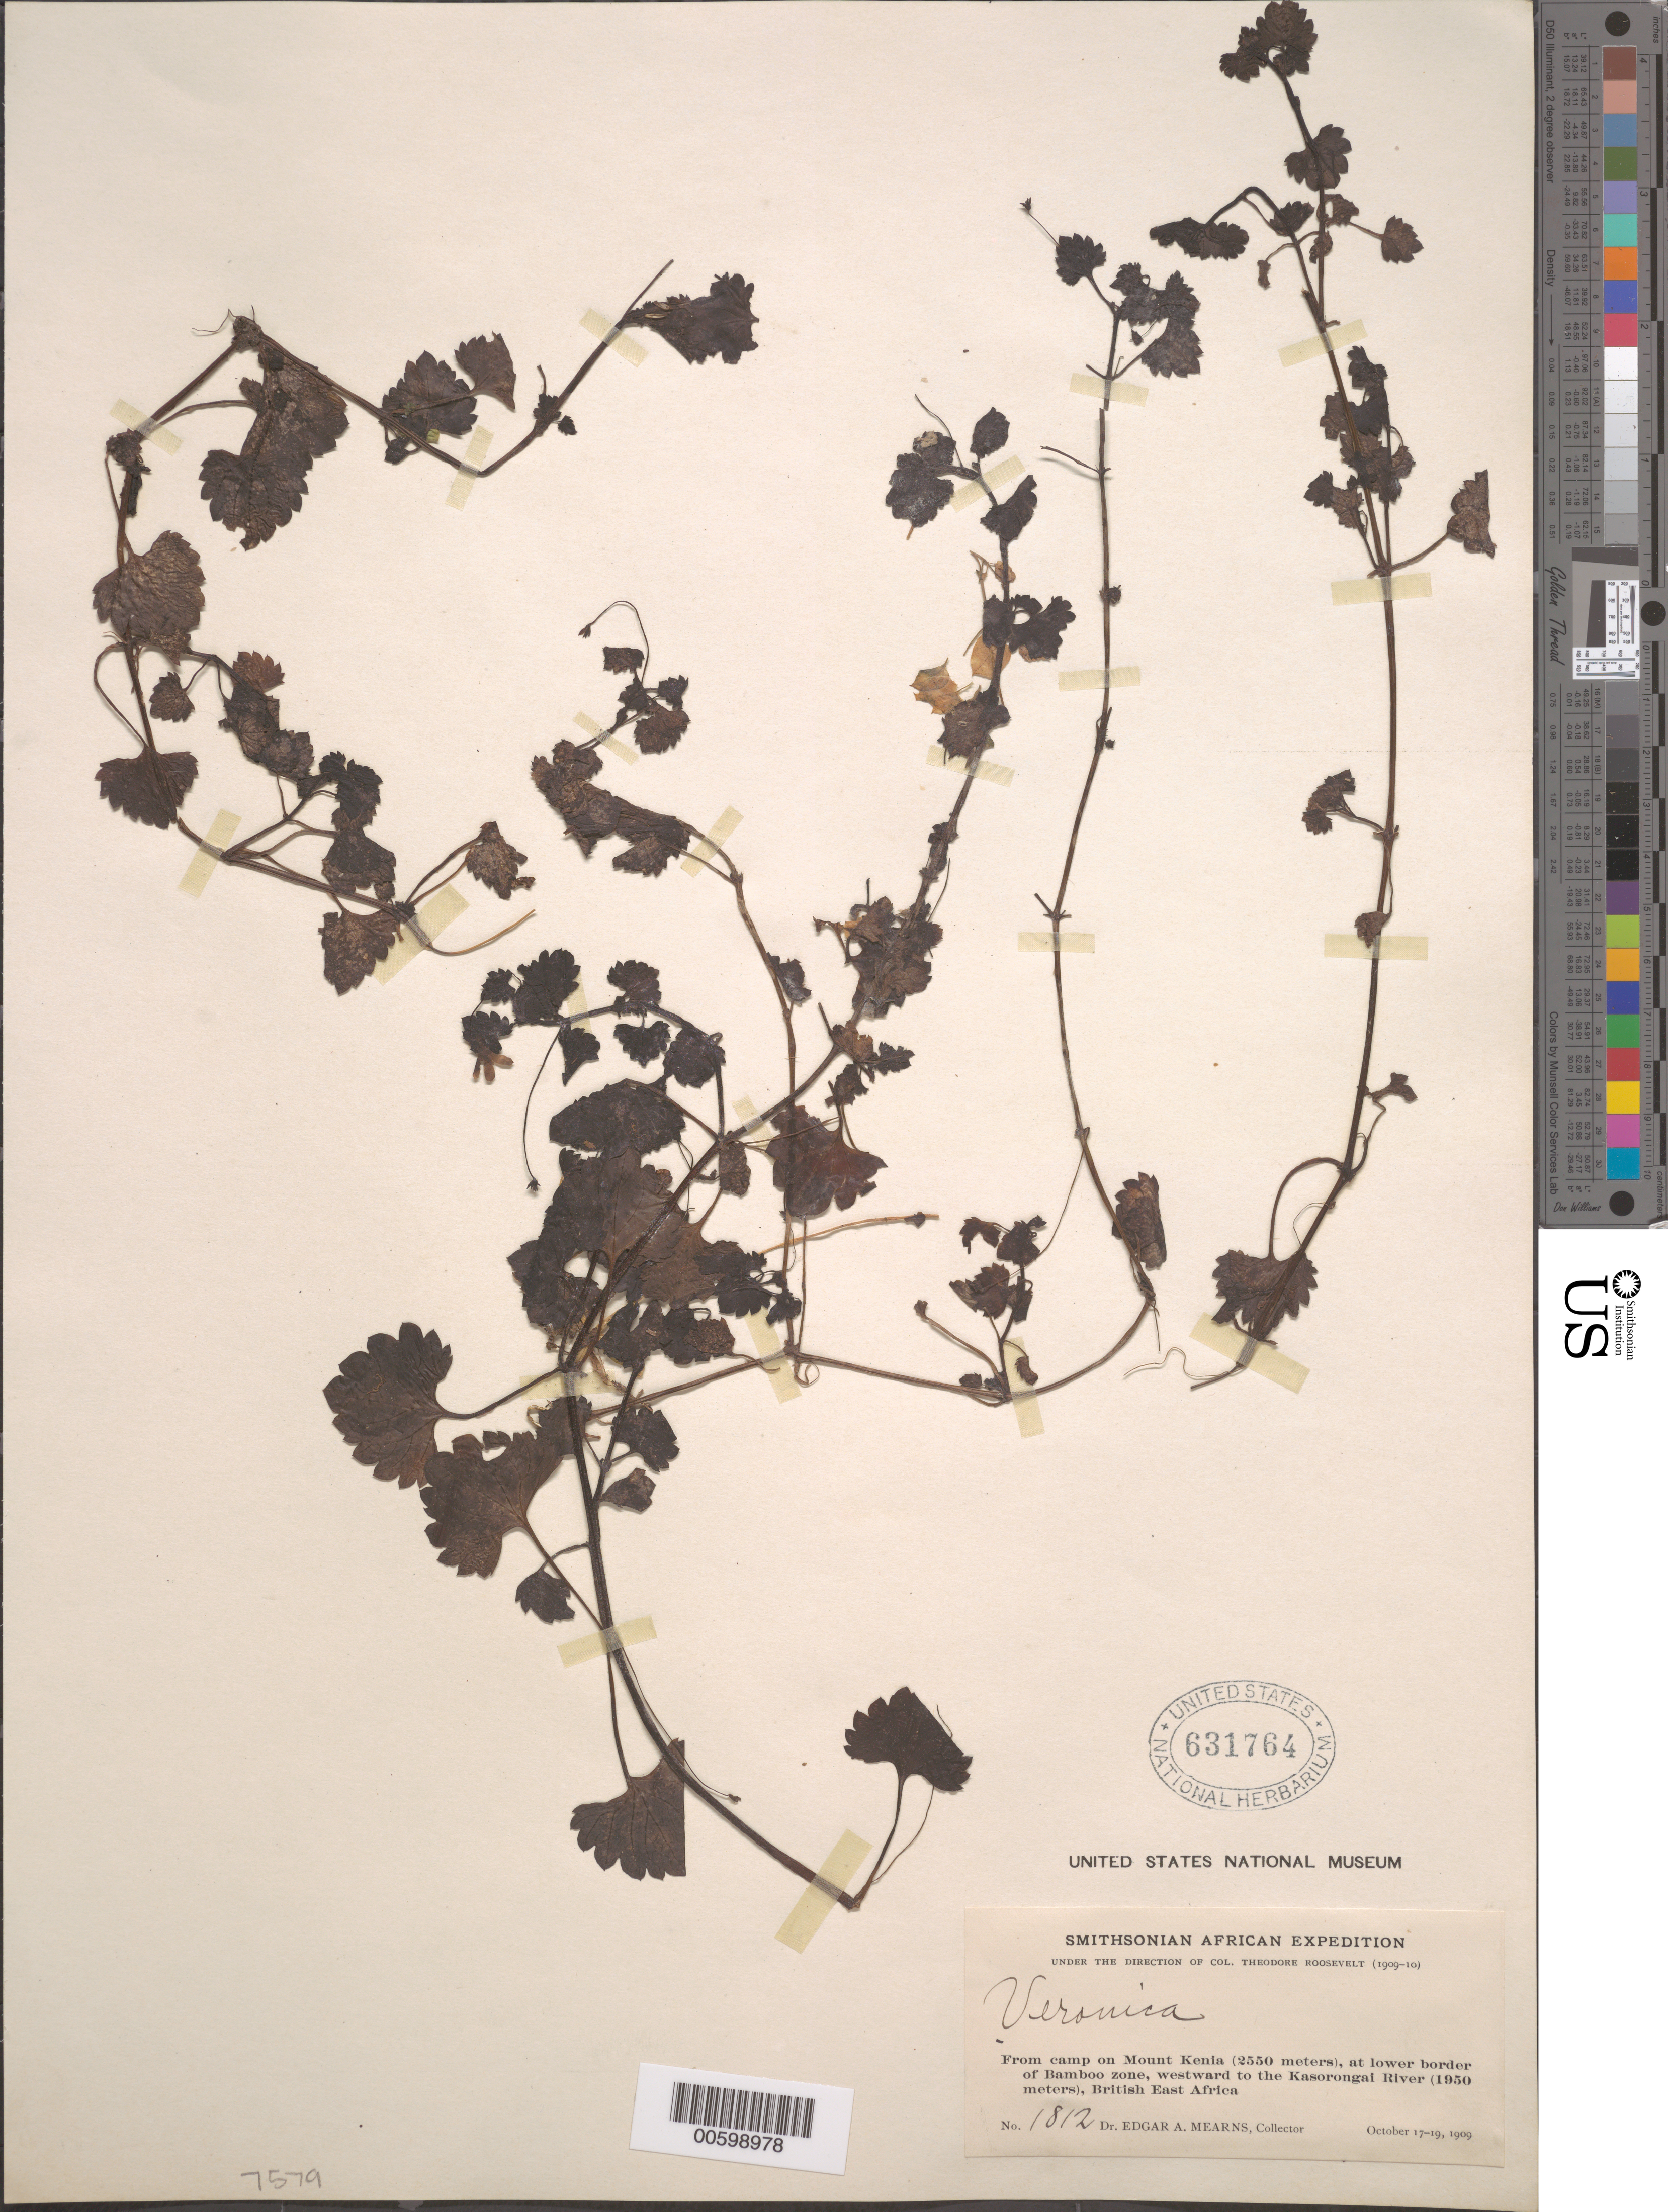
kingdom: Plantae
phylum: Tracheophyta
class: Magnoliopsida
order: Lamiales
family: Plantaginaceae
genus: Veronica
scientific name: Veronica abyssinica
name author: Fresen.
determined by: Albach, Dirk C.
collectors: E. A. Mearns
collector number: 1812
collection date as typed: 17 Oct 1909 to 19 Oct 1909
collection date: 1909-10-17/1909-10-19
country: Kenya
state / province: Nyeri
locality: From camp on Mount Kenya, at the lower border of Bamboo zone, westward to Kasorongai river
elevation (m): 2550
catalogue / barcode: US 631764